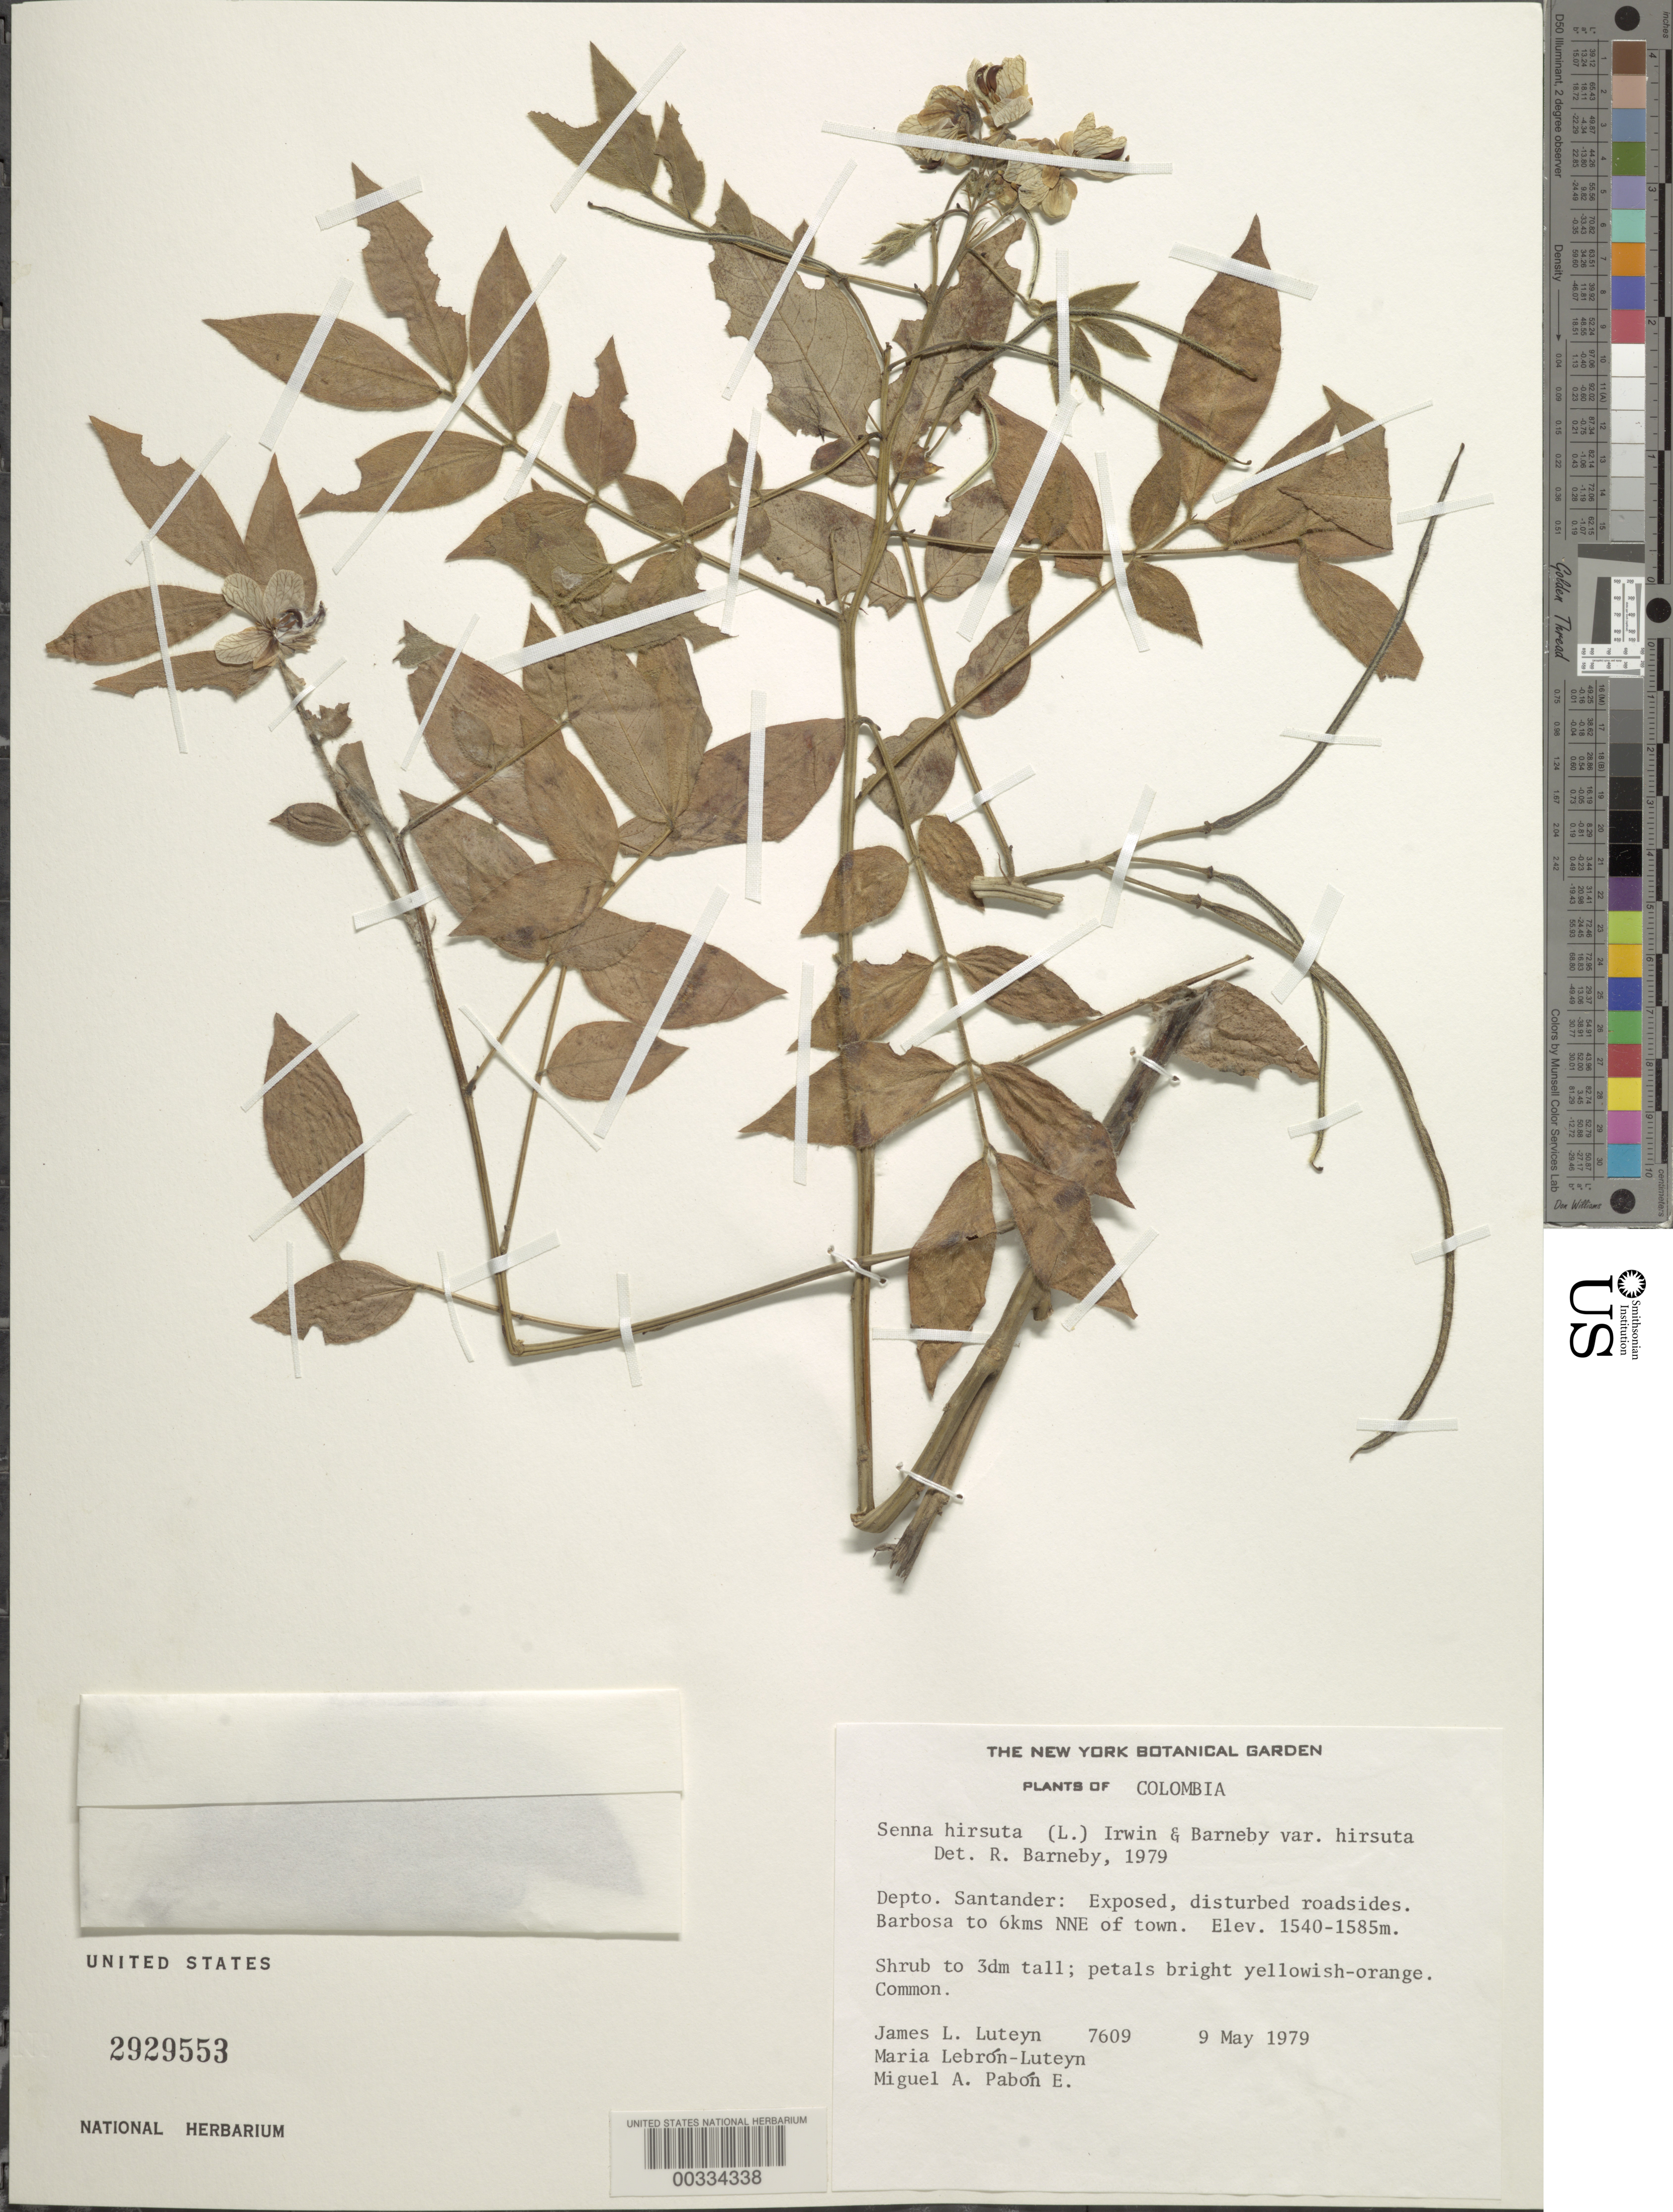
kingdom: Plantae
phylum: Tracheophyta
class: Magnoliopsida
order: Fabales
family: Fabaceae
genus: Senna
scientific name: Senna hirsuta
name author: (L.) H.S. Irwin & Barneby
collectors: J. L. Luteyn, M. L. Lebrón-Luteyn & M. A. Pabon E.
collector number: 7609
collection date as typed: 09 May 1979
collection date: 1979-05-09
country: Colombia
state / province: Santander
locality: Barbosa to 6 km NNE of town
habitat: Exposed, disturbed roadsides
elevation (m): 1540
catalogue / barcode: US 2929553